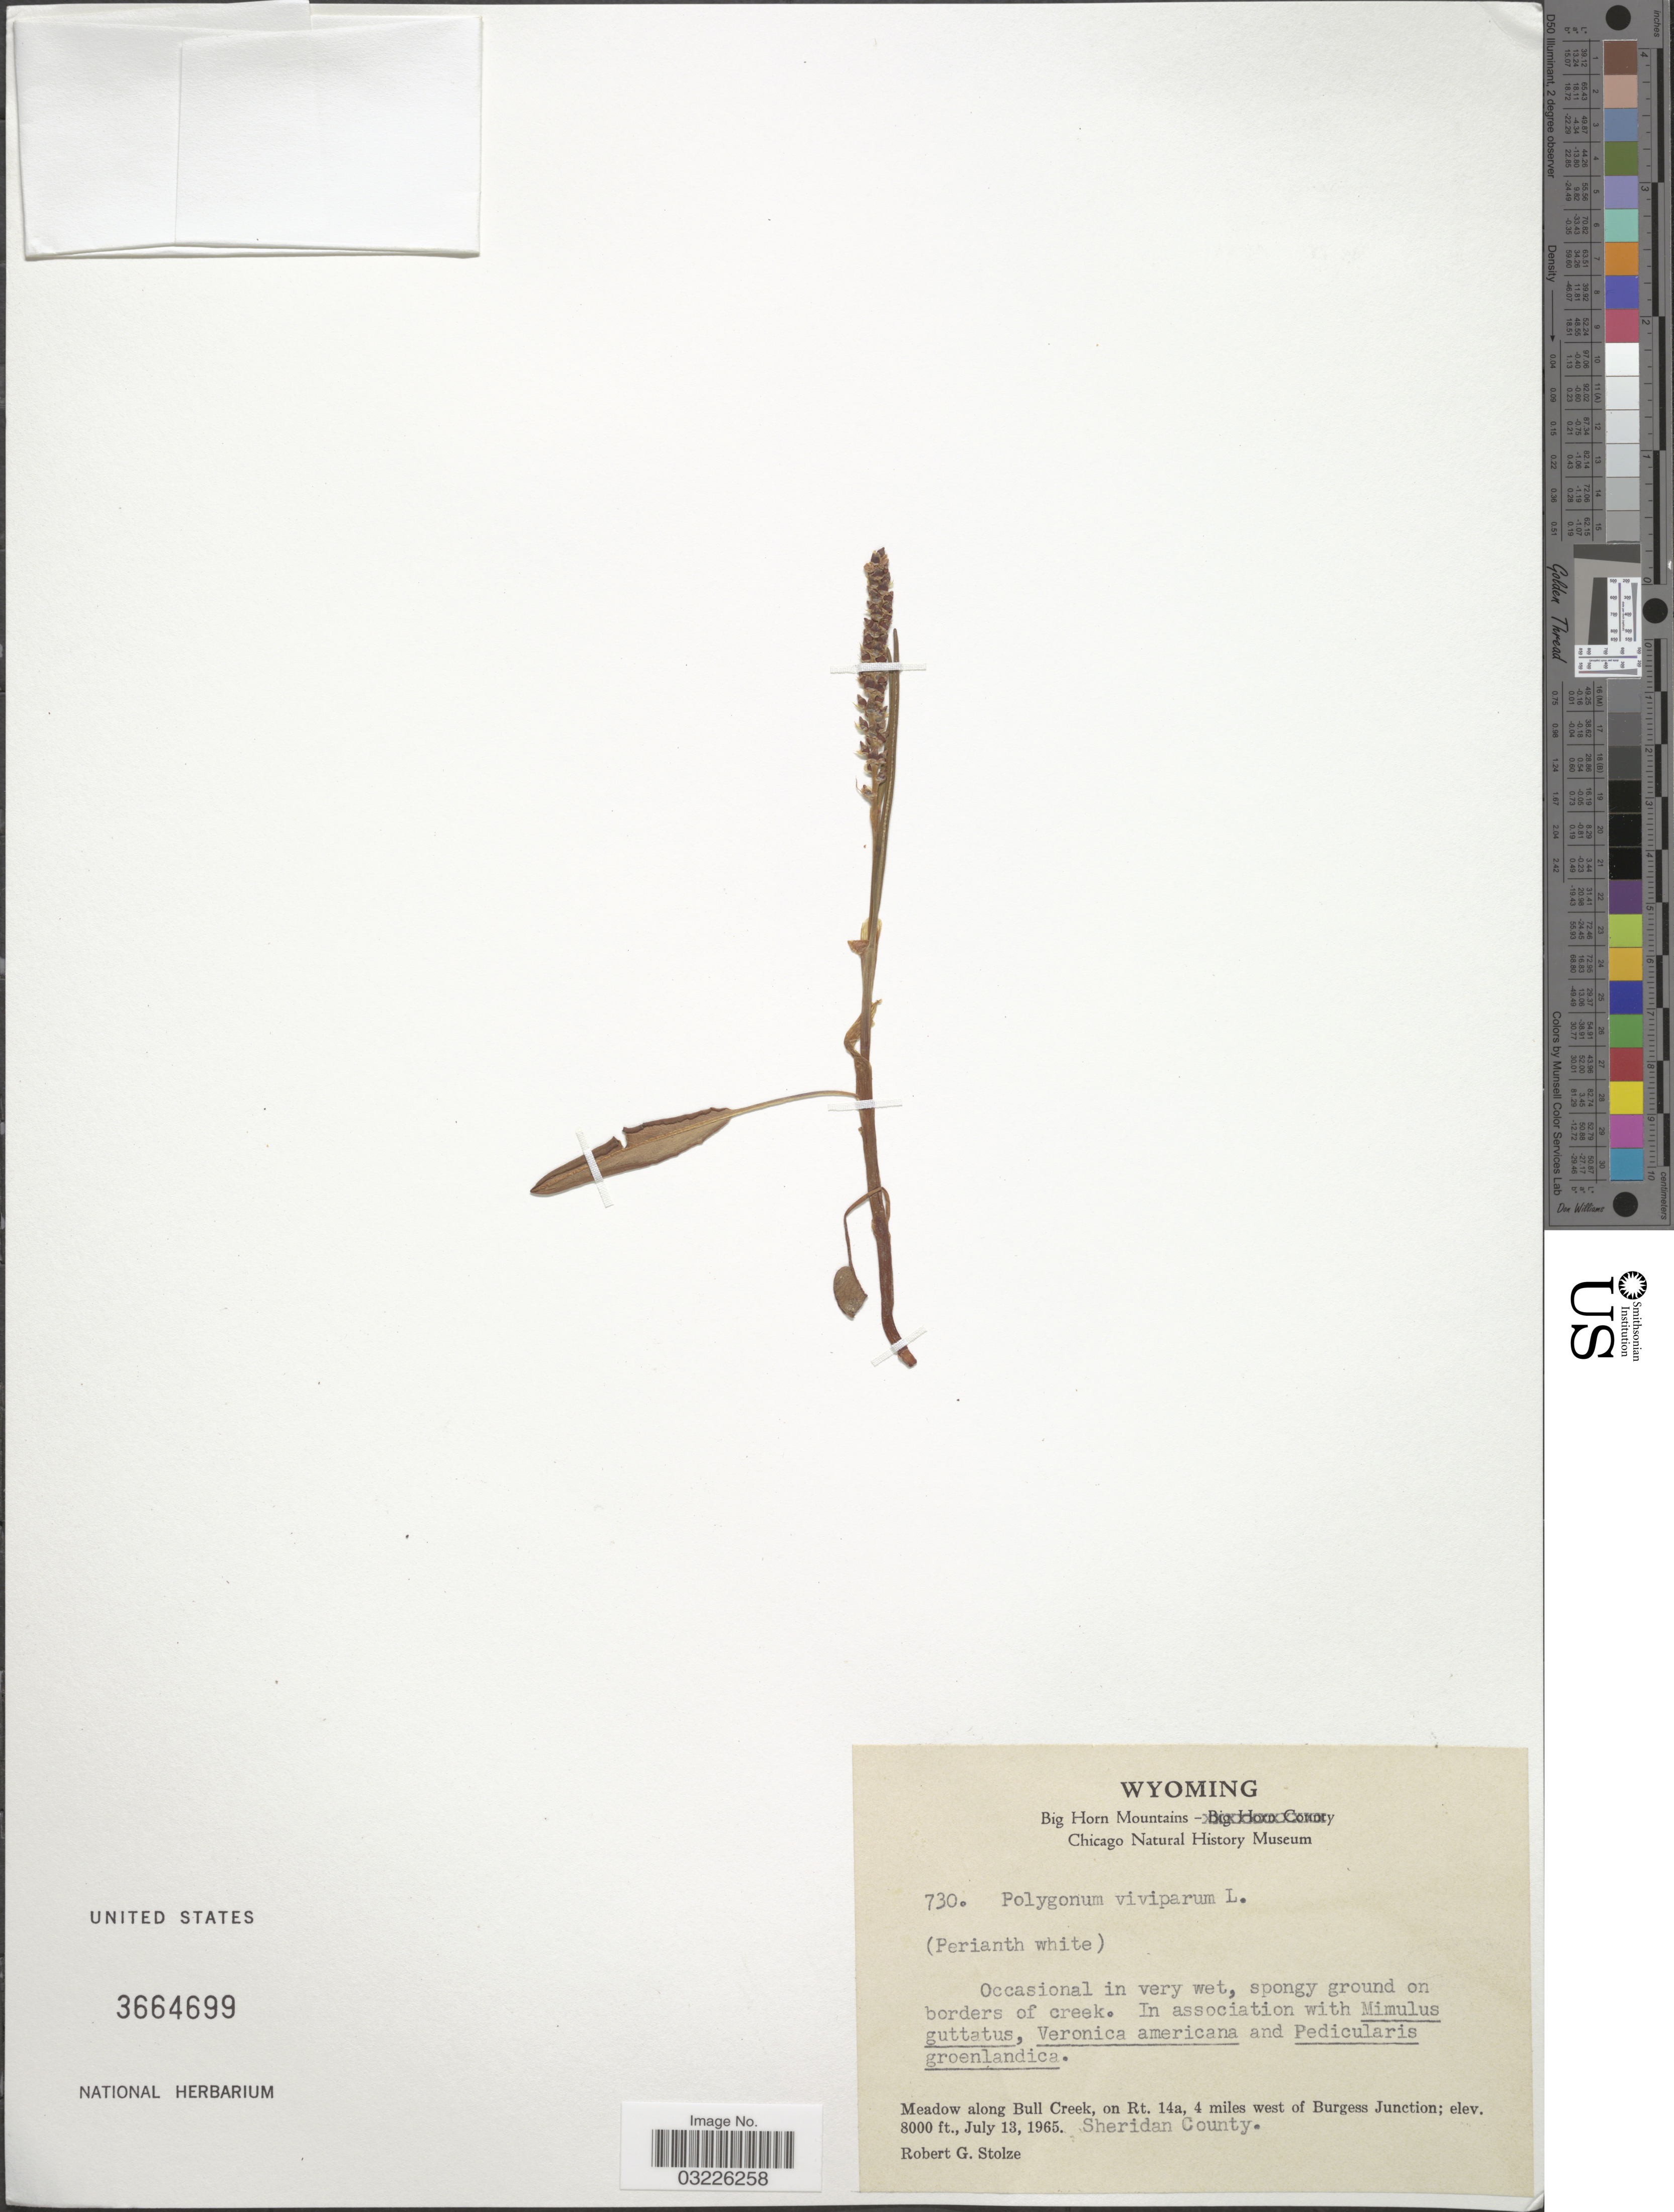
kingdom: Plantae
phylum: Tracheophyta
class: Magnoliopsida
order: Caryophyllales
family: Polygonaceae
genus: Bistorta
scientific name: Bistorta vivipara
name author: (L.) Delarbre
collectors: R. G. Stolze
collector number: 730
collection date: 1965-07-13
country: United States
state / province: Wyoming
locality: Big Horn Mountains. Meadow along Bull Creek, on Rt. 14a, 4 miles west of Burgess Junction. Sheridan County.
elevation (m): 2438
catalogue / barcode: US 3664699